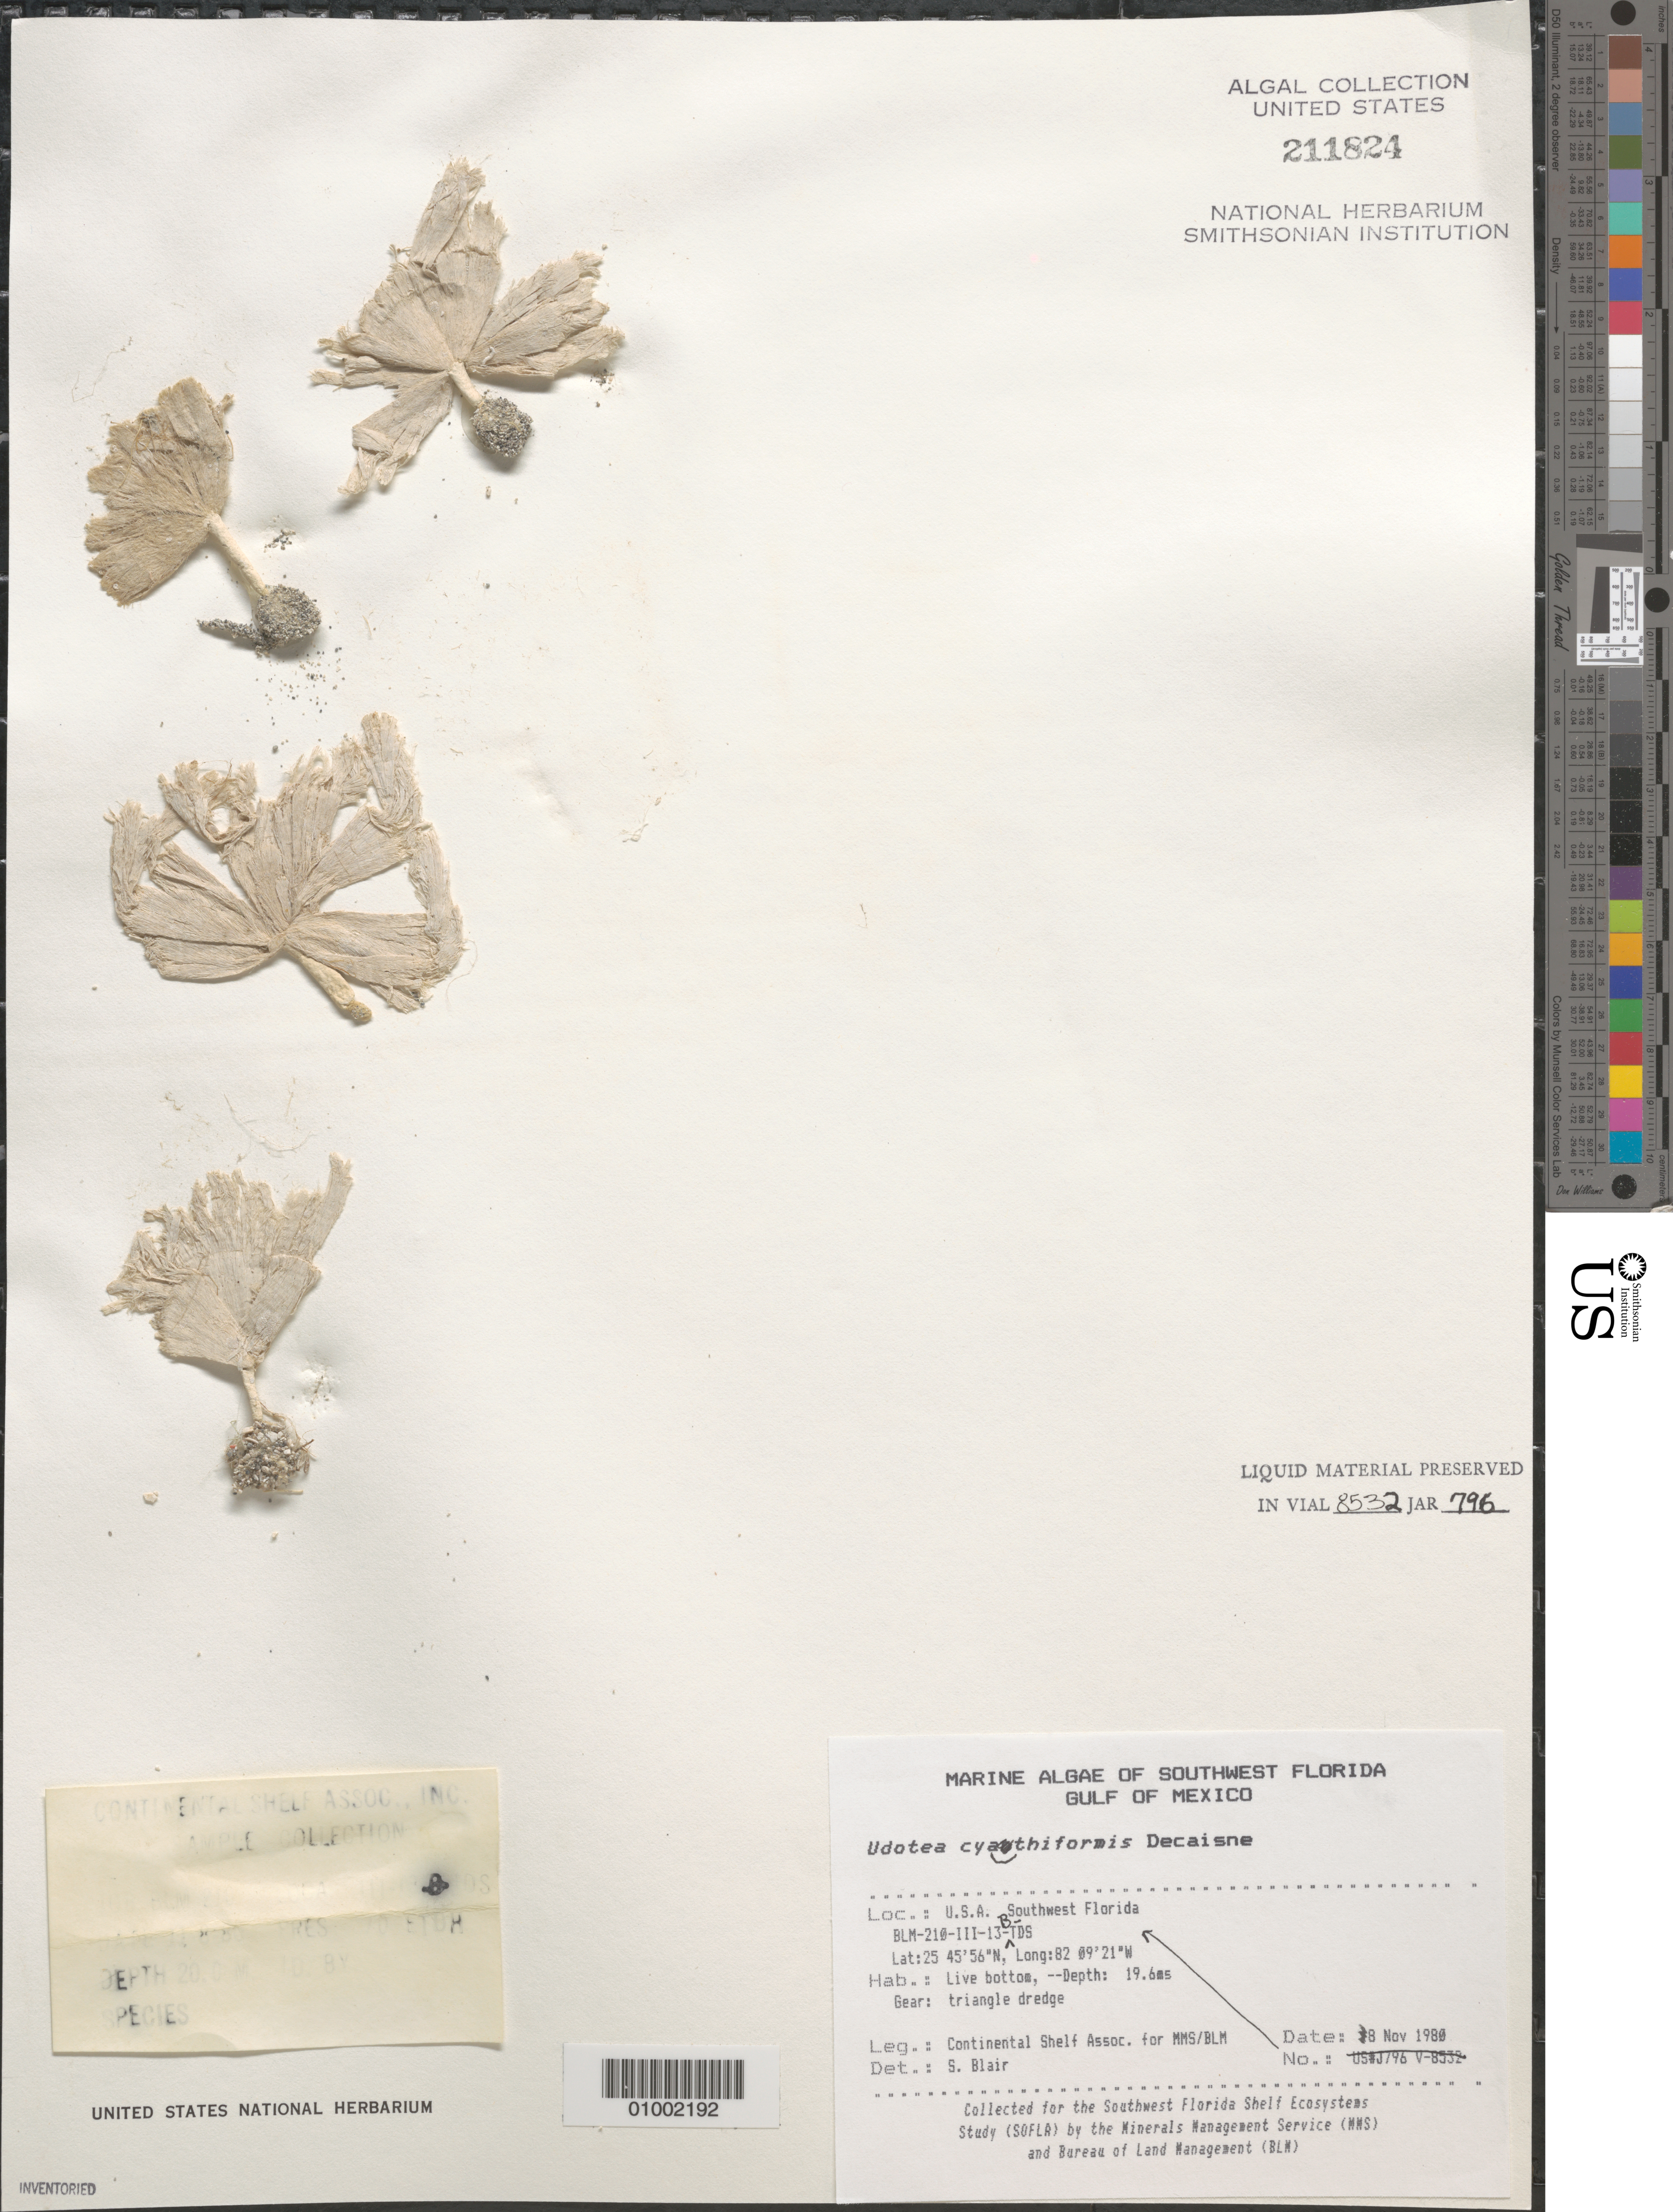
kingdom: Plantae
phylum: Chlorophyta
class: Ulvophyceae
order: Bryopsidales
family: Udoteaceae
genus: Udotea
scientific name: Udotea cyathiformis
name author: Decne.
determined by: Blair, S. M.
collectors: Continental Shelf Associates for the MMS/BLM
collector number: BLM-210-III-13-B-TDS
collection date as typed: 08 Nov 1980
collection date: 1980-11-08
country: United States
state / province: Florida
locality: Gulf of Mexico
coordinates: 25 45'56"N, 82 09'21"W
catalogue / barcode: US 211824